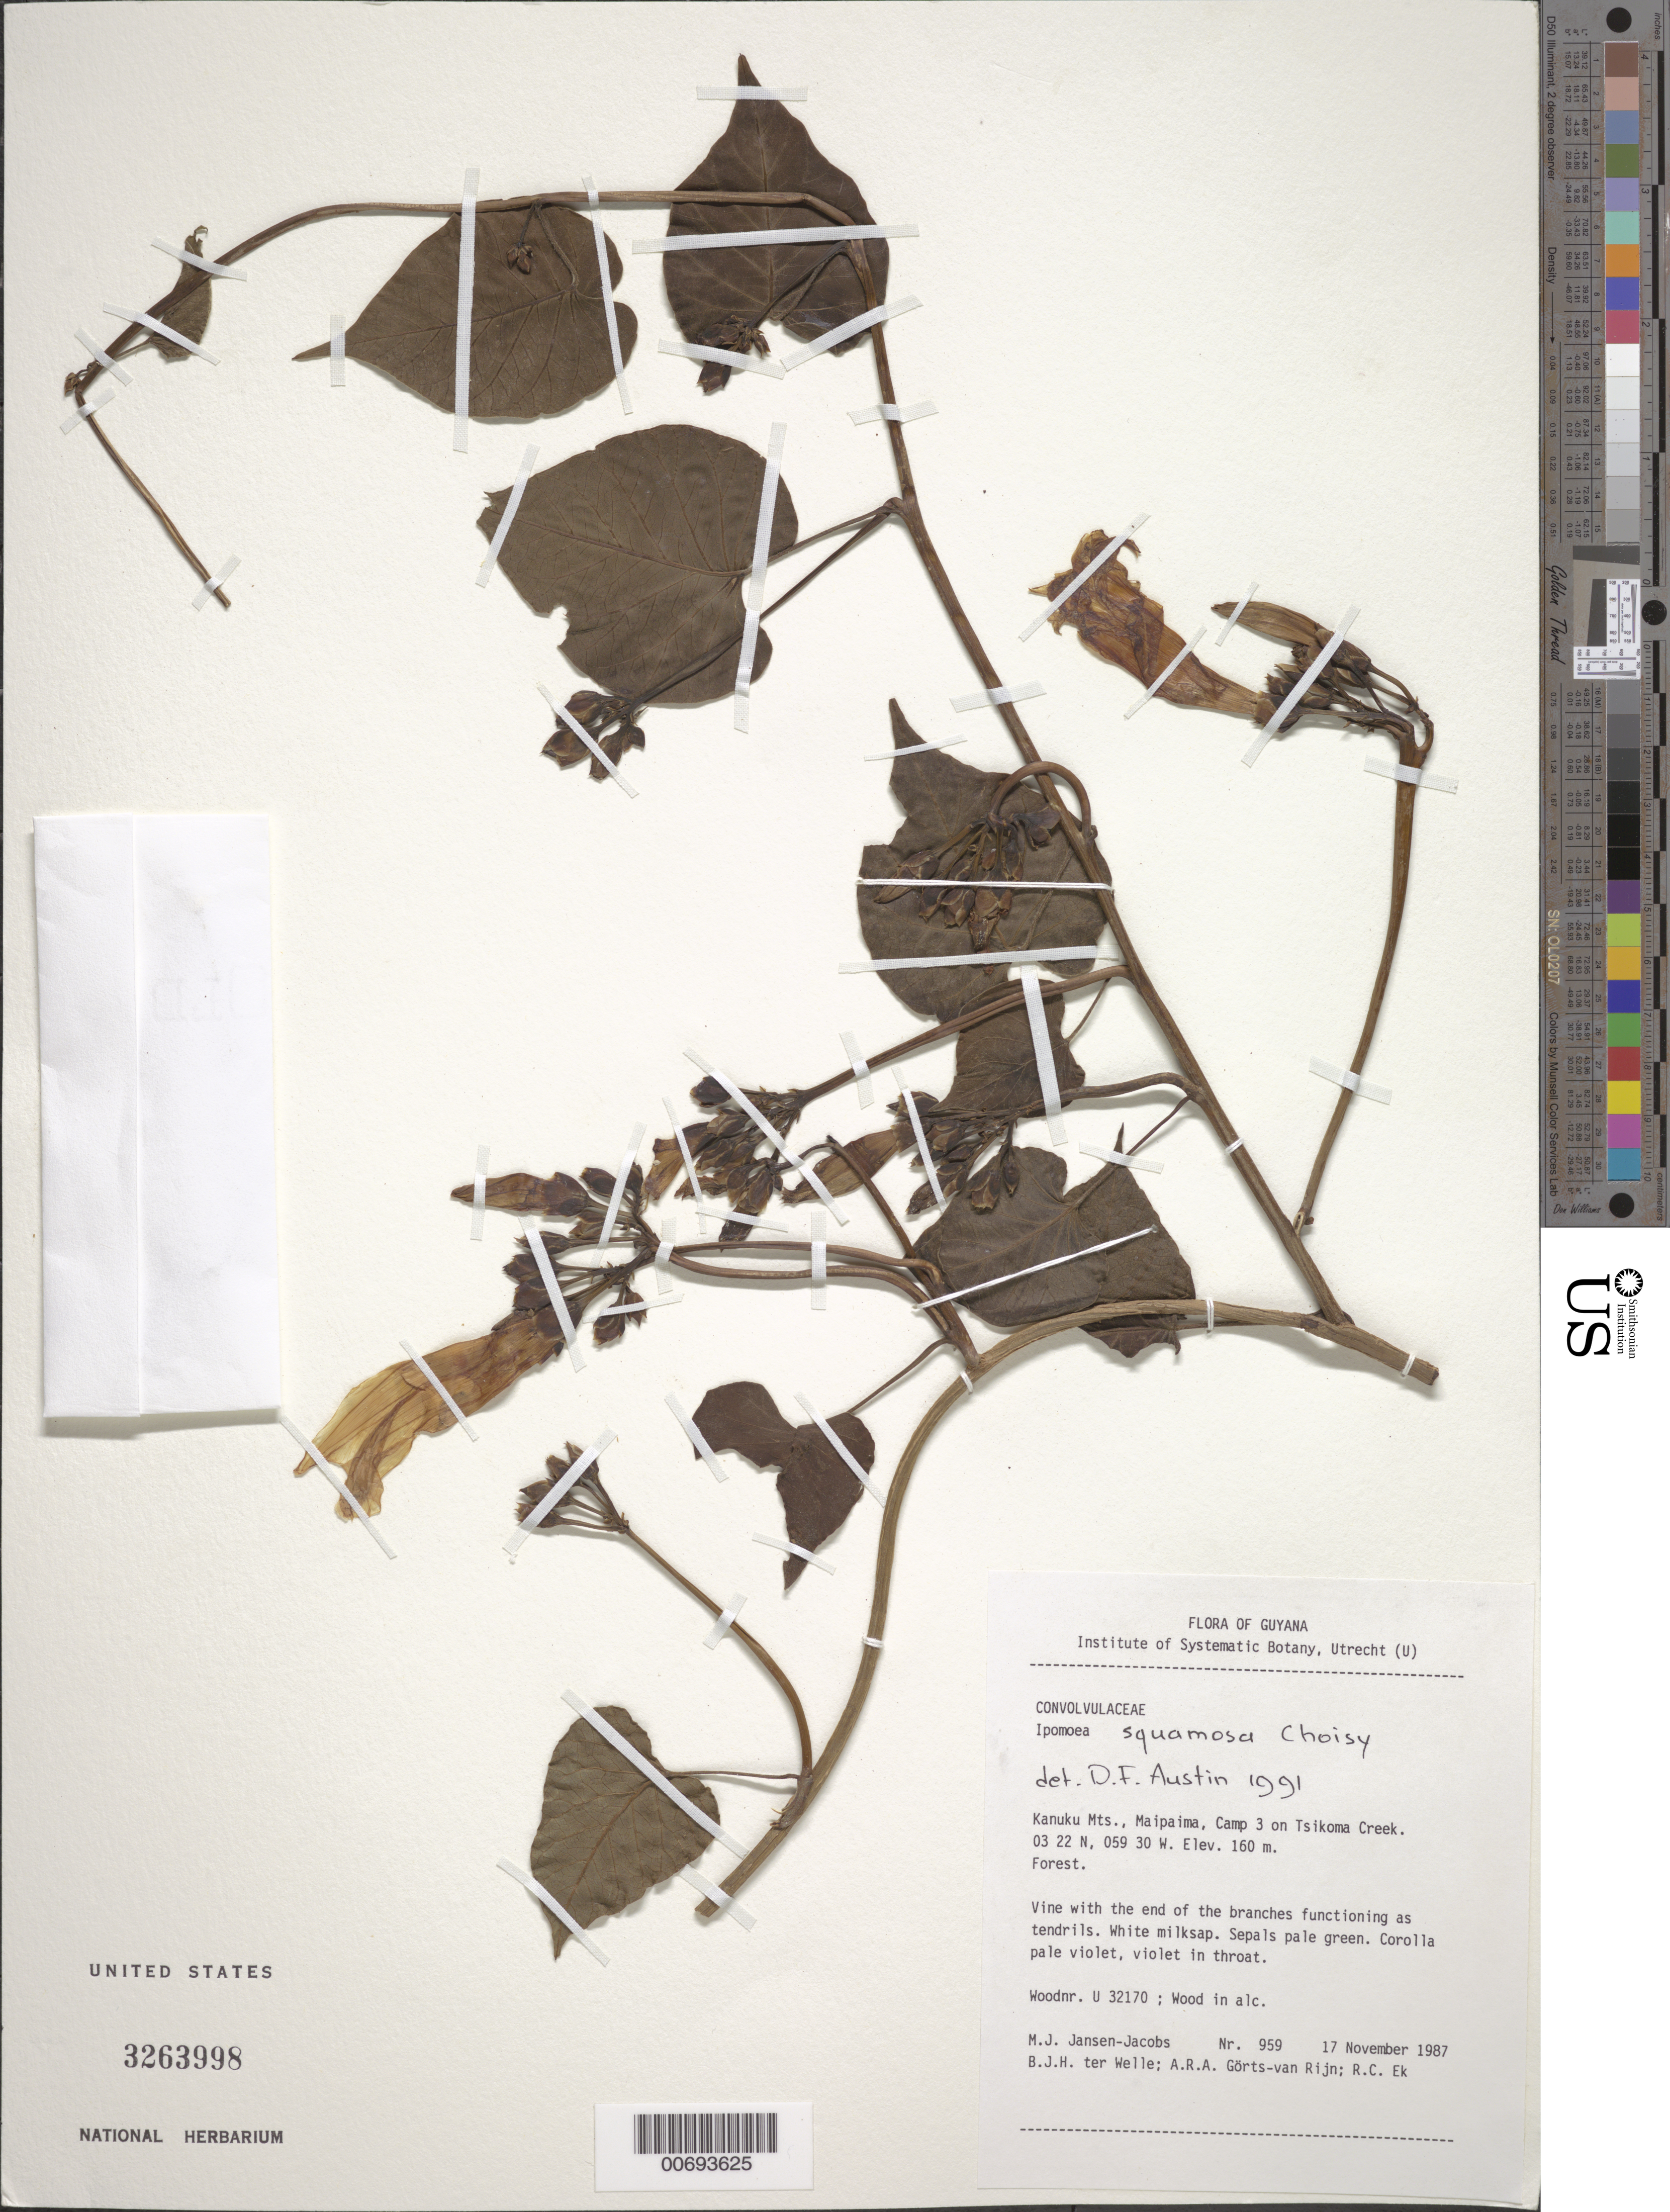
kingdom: Plantae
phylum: Tracheophyta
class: Magnoliopsida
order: Solanales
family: Convolvulaceae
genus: Ipomoea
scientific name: Ipomoea squamosa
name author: Choisy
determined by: Austin, D. F.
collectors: M. J. Jansen-Jacobs, B. Welle, A. .R. A. Görts-van Rijn & R. C. Ek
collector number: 959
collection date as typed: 17-Nov-87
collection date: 1987-11-17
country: Guyana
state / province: U. Takutu-U. Essequibo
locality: Kanuku Mts., Maipaima, Camp 3 on Tsikoma Creek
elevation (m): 160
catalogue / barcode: US 3263998